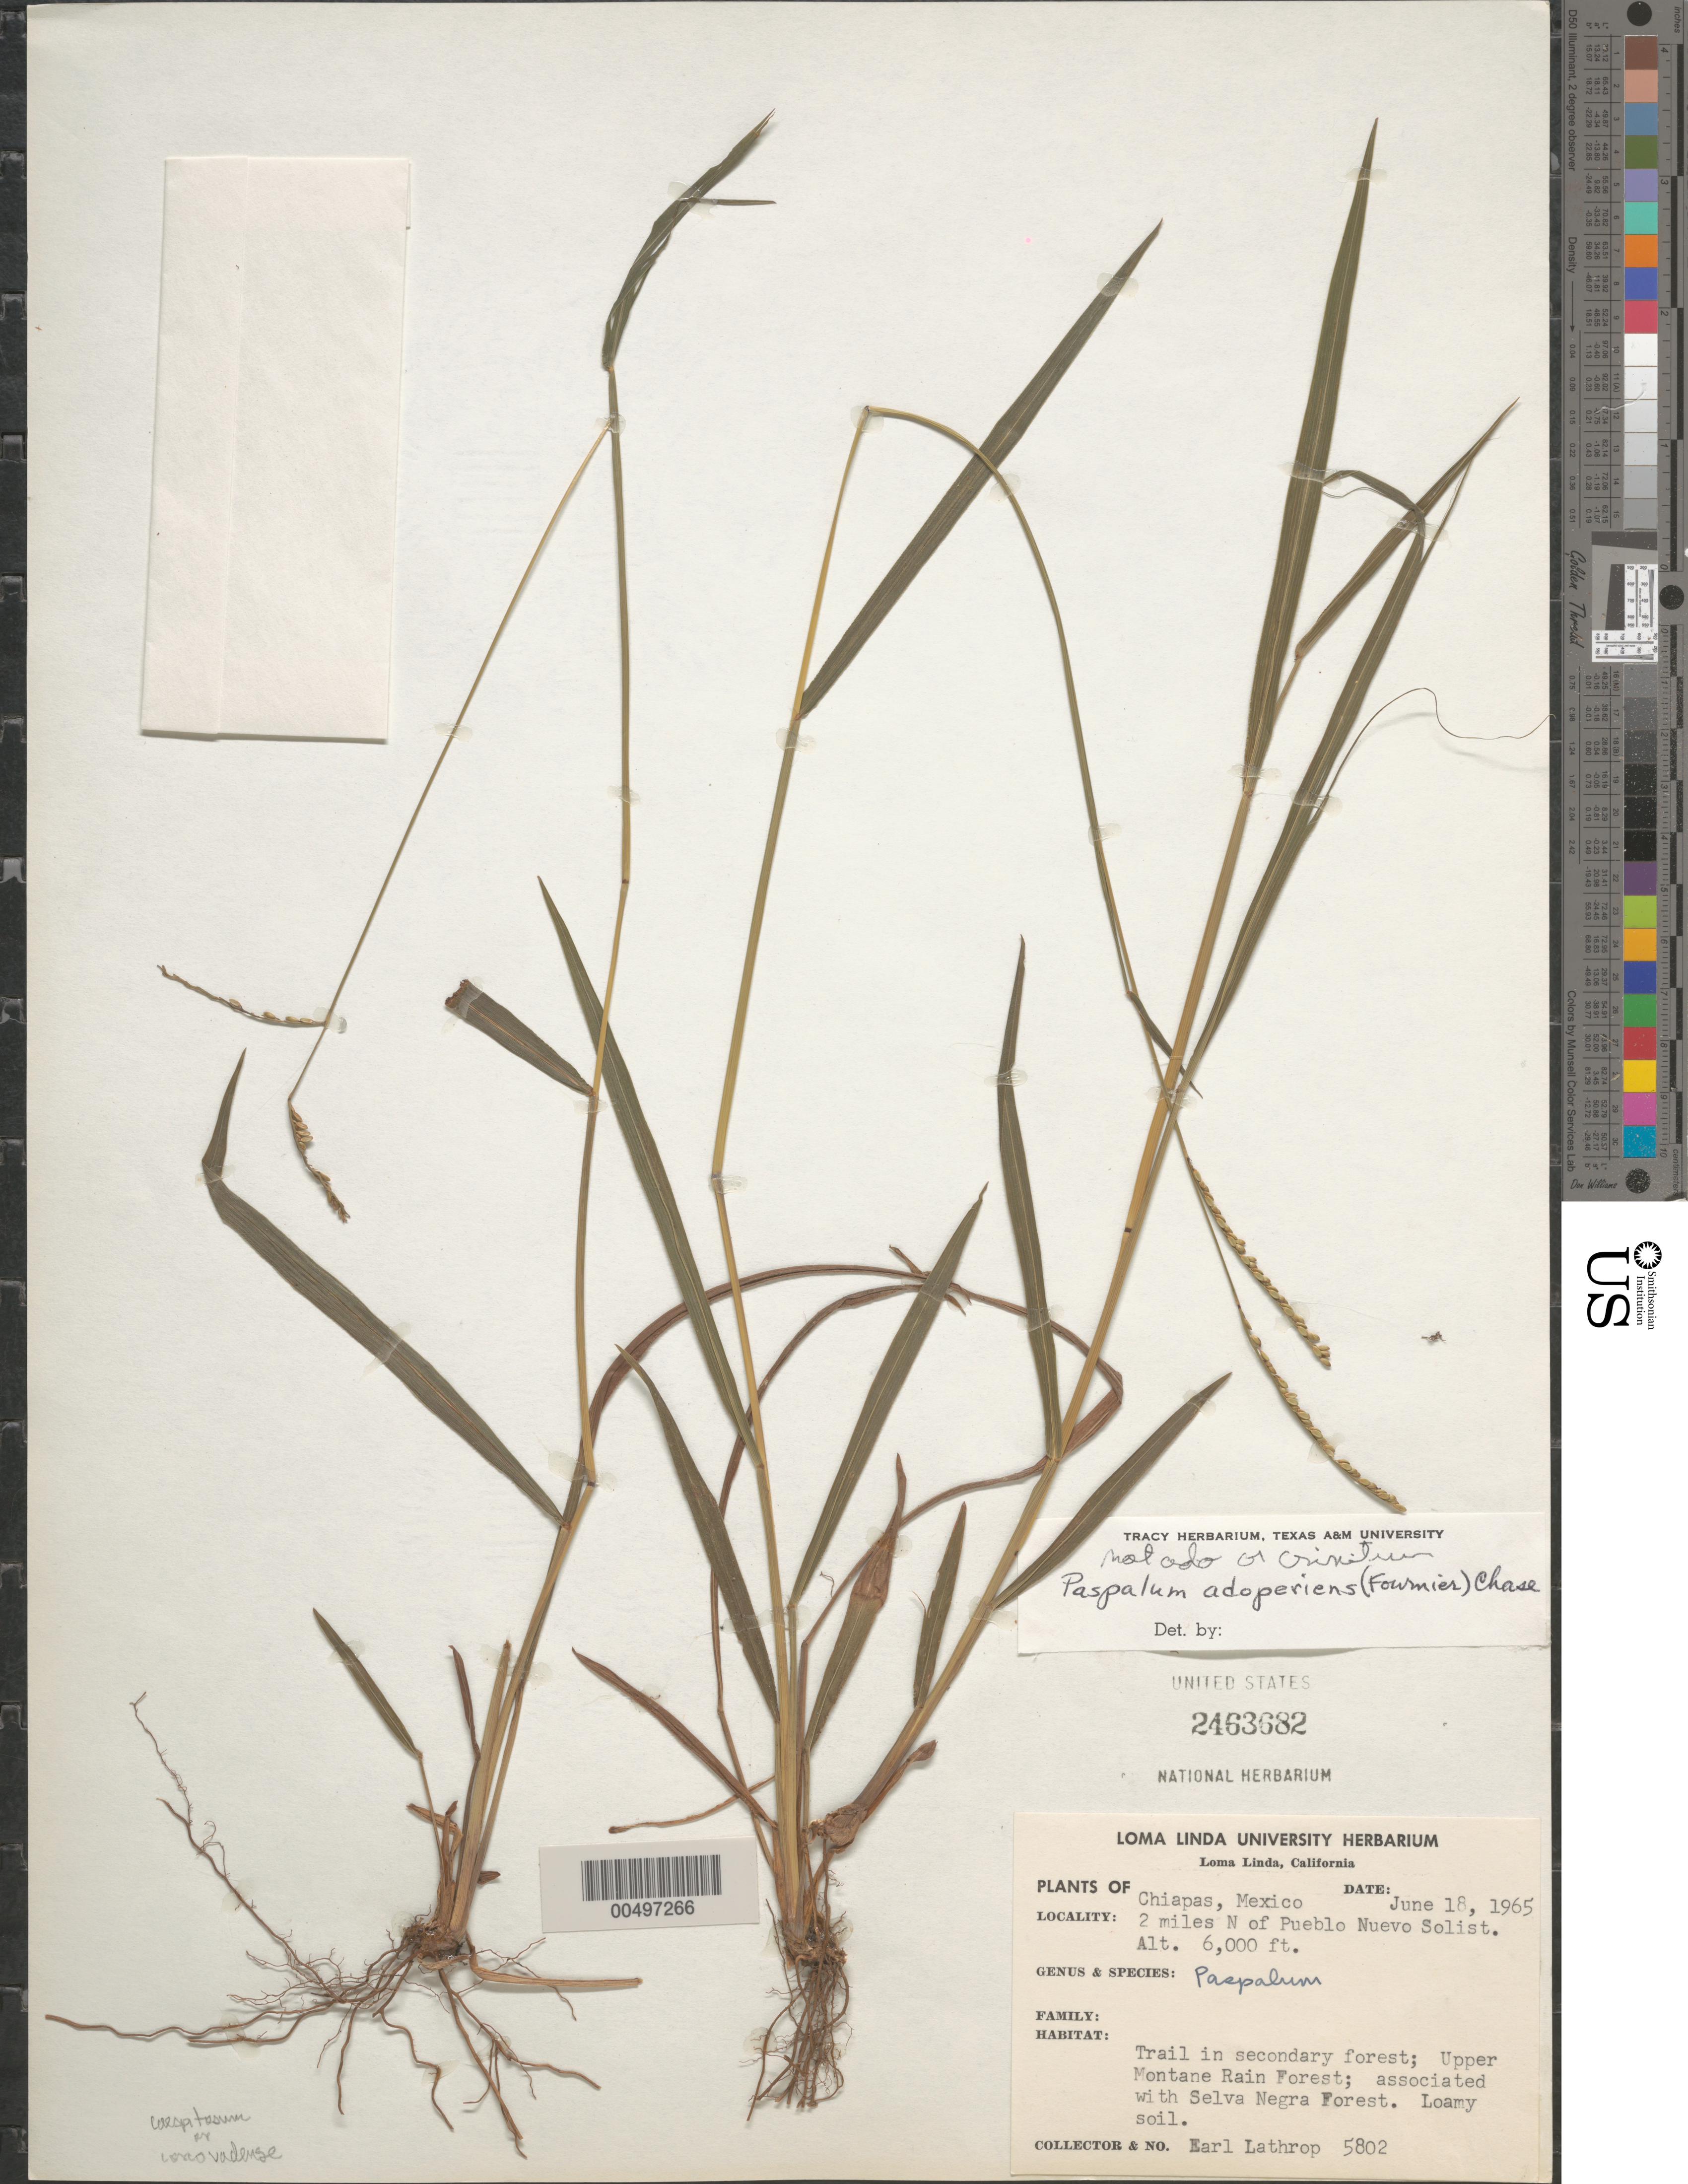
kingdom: Plantae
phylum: Tracheophyta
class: Liliopsida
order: Poales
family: Poaceae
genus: Paspalum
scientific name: Paspalum adoperiens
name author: (E. Fourn.) Chase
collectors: E. W. Lathrop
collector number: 5802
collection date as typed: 18 Jun 1965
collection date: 1965-06-18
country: Mexico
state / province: Chiapas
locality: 2 mi N of Pueblo Nuevo Solistahuacán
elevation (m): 1829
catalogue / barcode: US 2463682